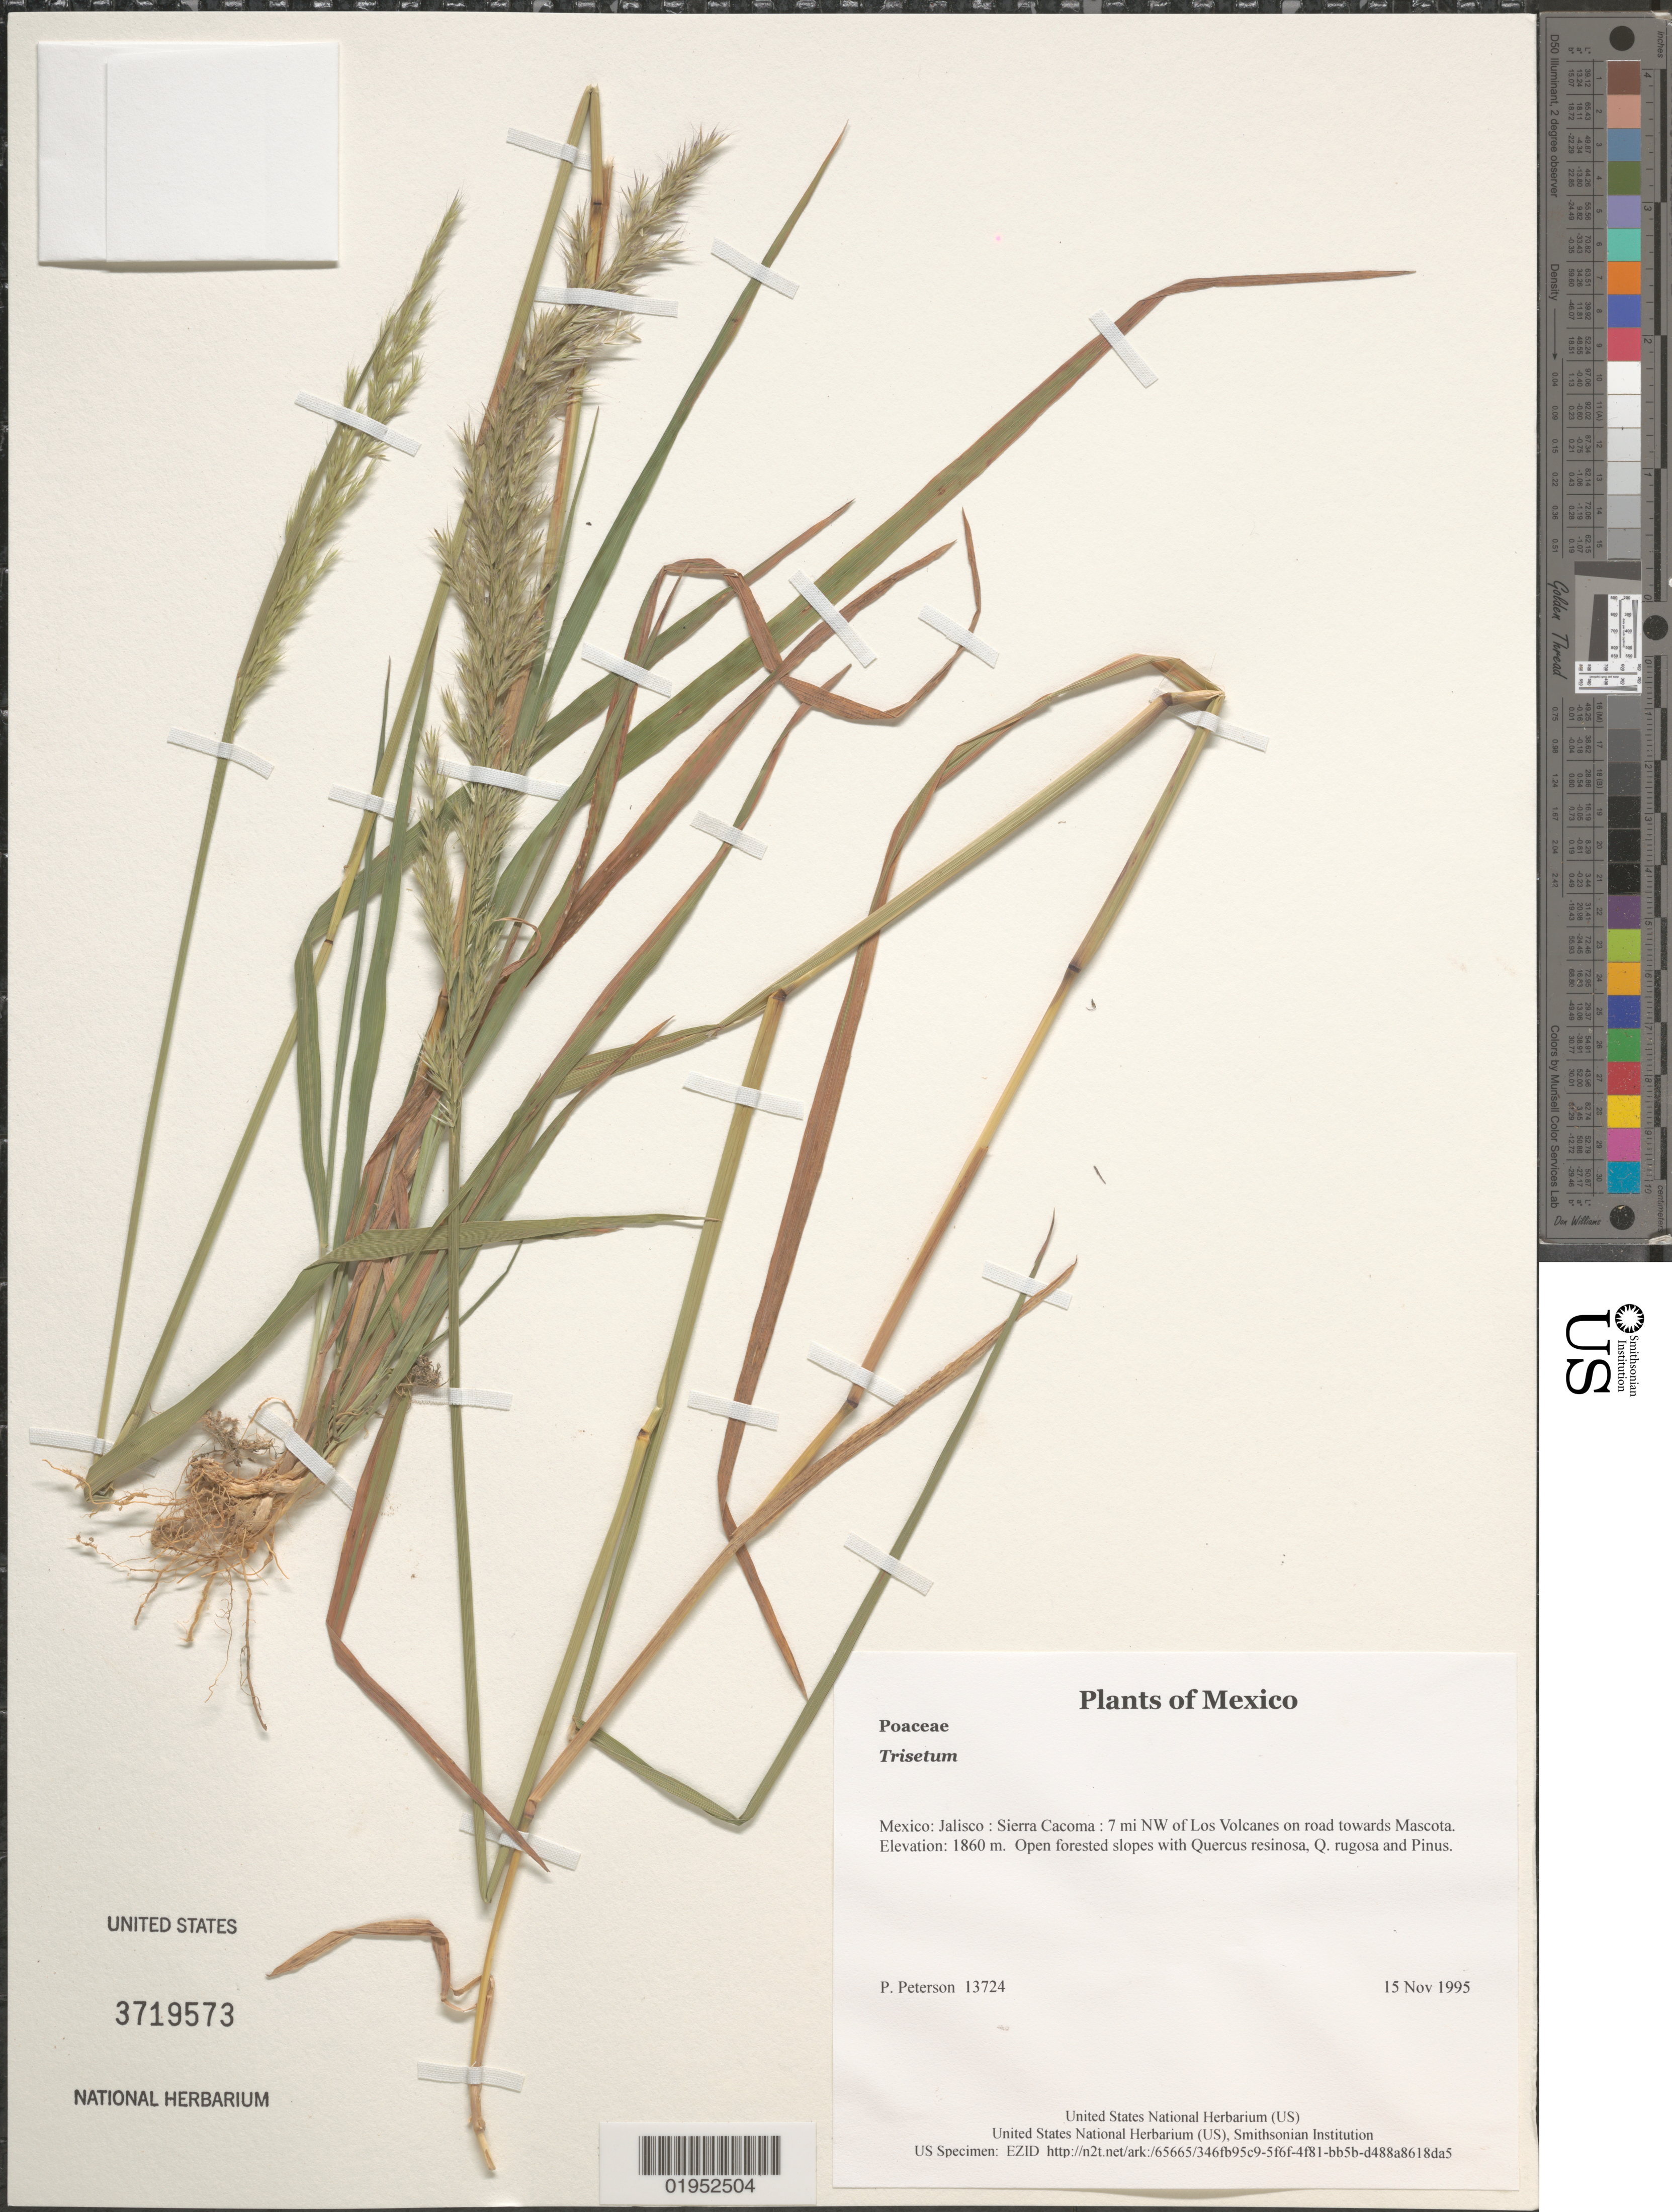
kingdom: Plantae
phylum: Tracheophyta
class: Liliopsida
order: Poales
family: Poaceae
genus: Trisetum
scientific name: Trisetum sp.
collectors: P. M. Peterson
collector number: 13724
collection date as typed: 15 Nov 1995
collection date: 1995-11-15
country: Mexico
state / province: Jalisco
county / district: Sierra Cacoma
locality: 7 mi NW of Los Volcanes on road towards Mascota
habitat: Open forested slopes with Quercus resinosa, Q. rugosa and Pinus.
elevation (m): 1860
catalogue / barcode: US 3719573